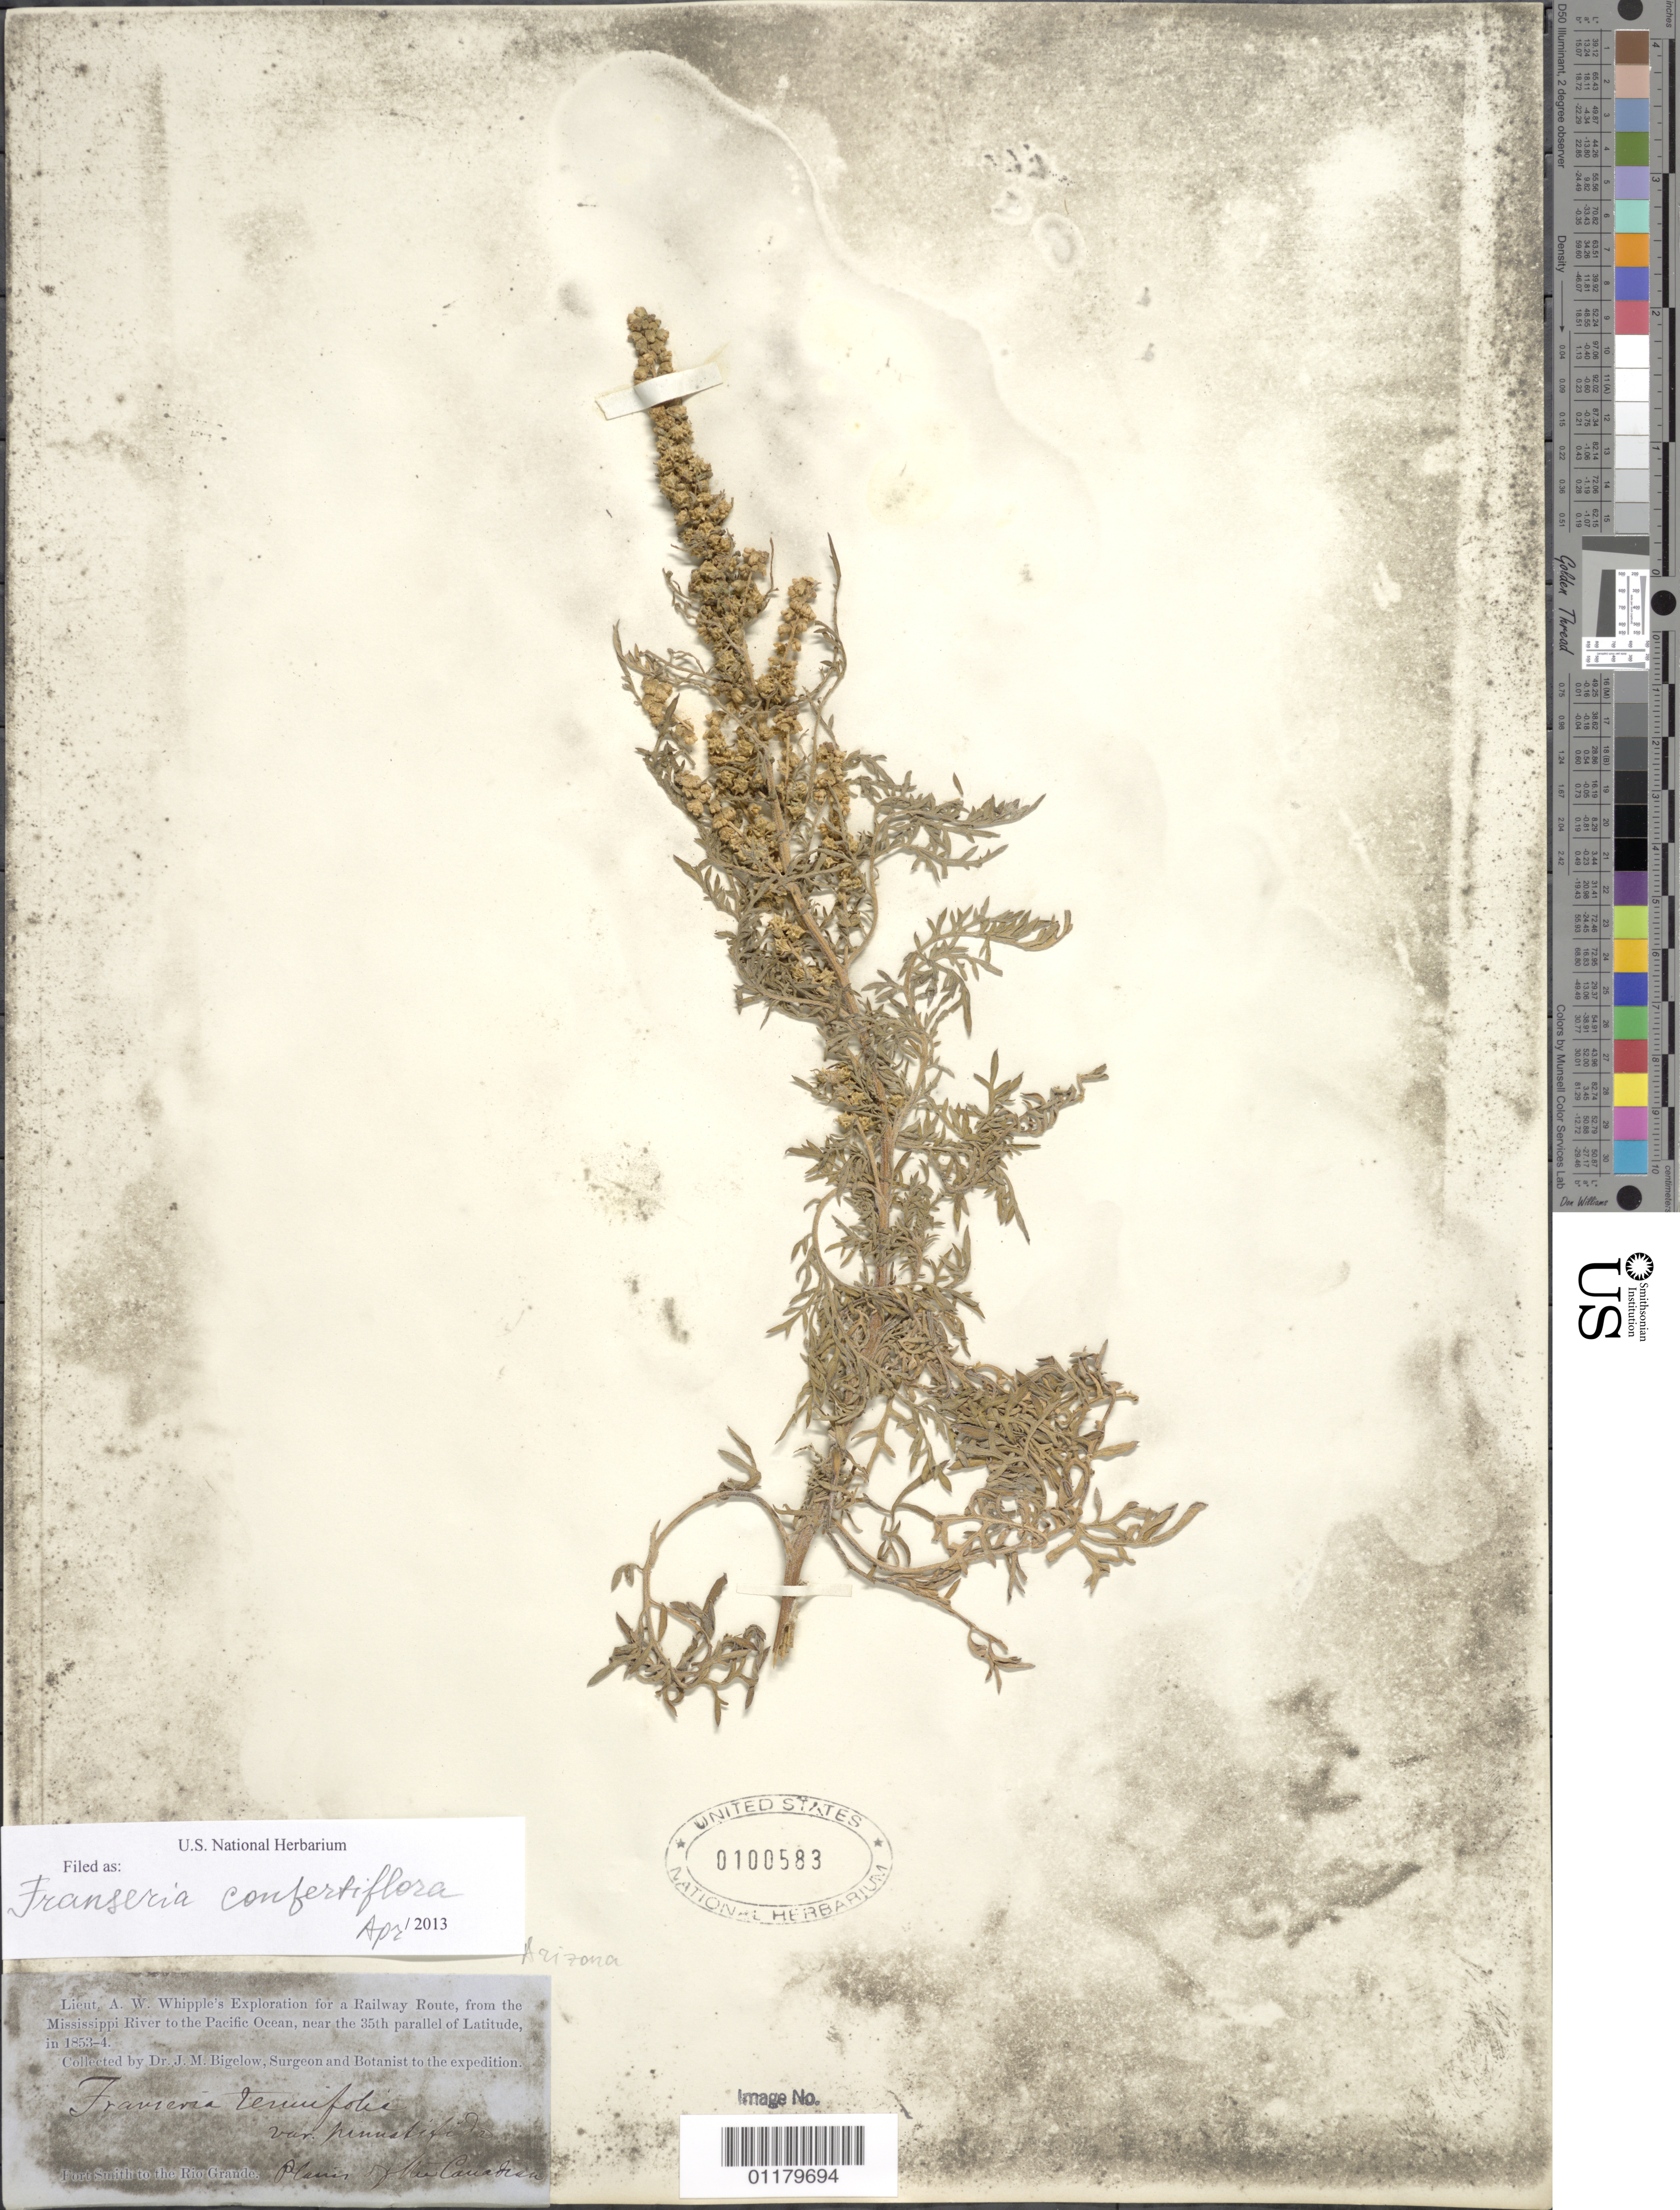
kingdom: Plantae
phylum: Tracheophyta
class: Magnoliopsida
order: Asterales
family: Asteraceae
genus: Franseria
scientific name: Franseria confertiflora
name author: (DC.) Rydb.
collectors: J. M. Bigelow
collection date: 1853/1854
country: United States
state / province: Arizona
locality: Fort Smith to rio Grande, Plains of the Canadian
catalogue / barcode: US 100583